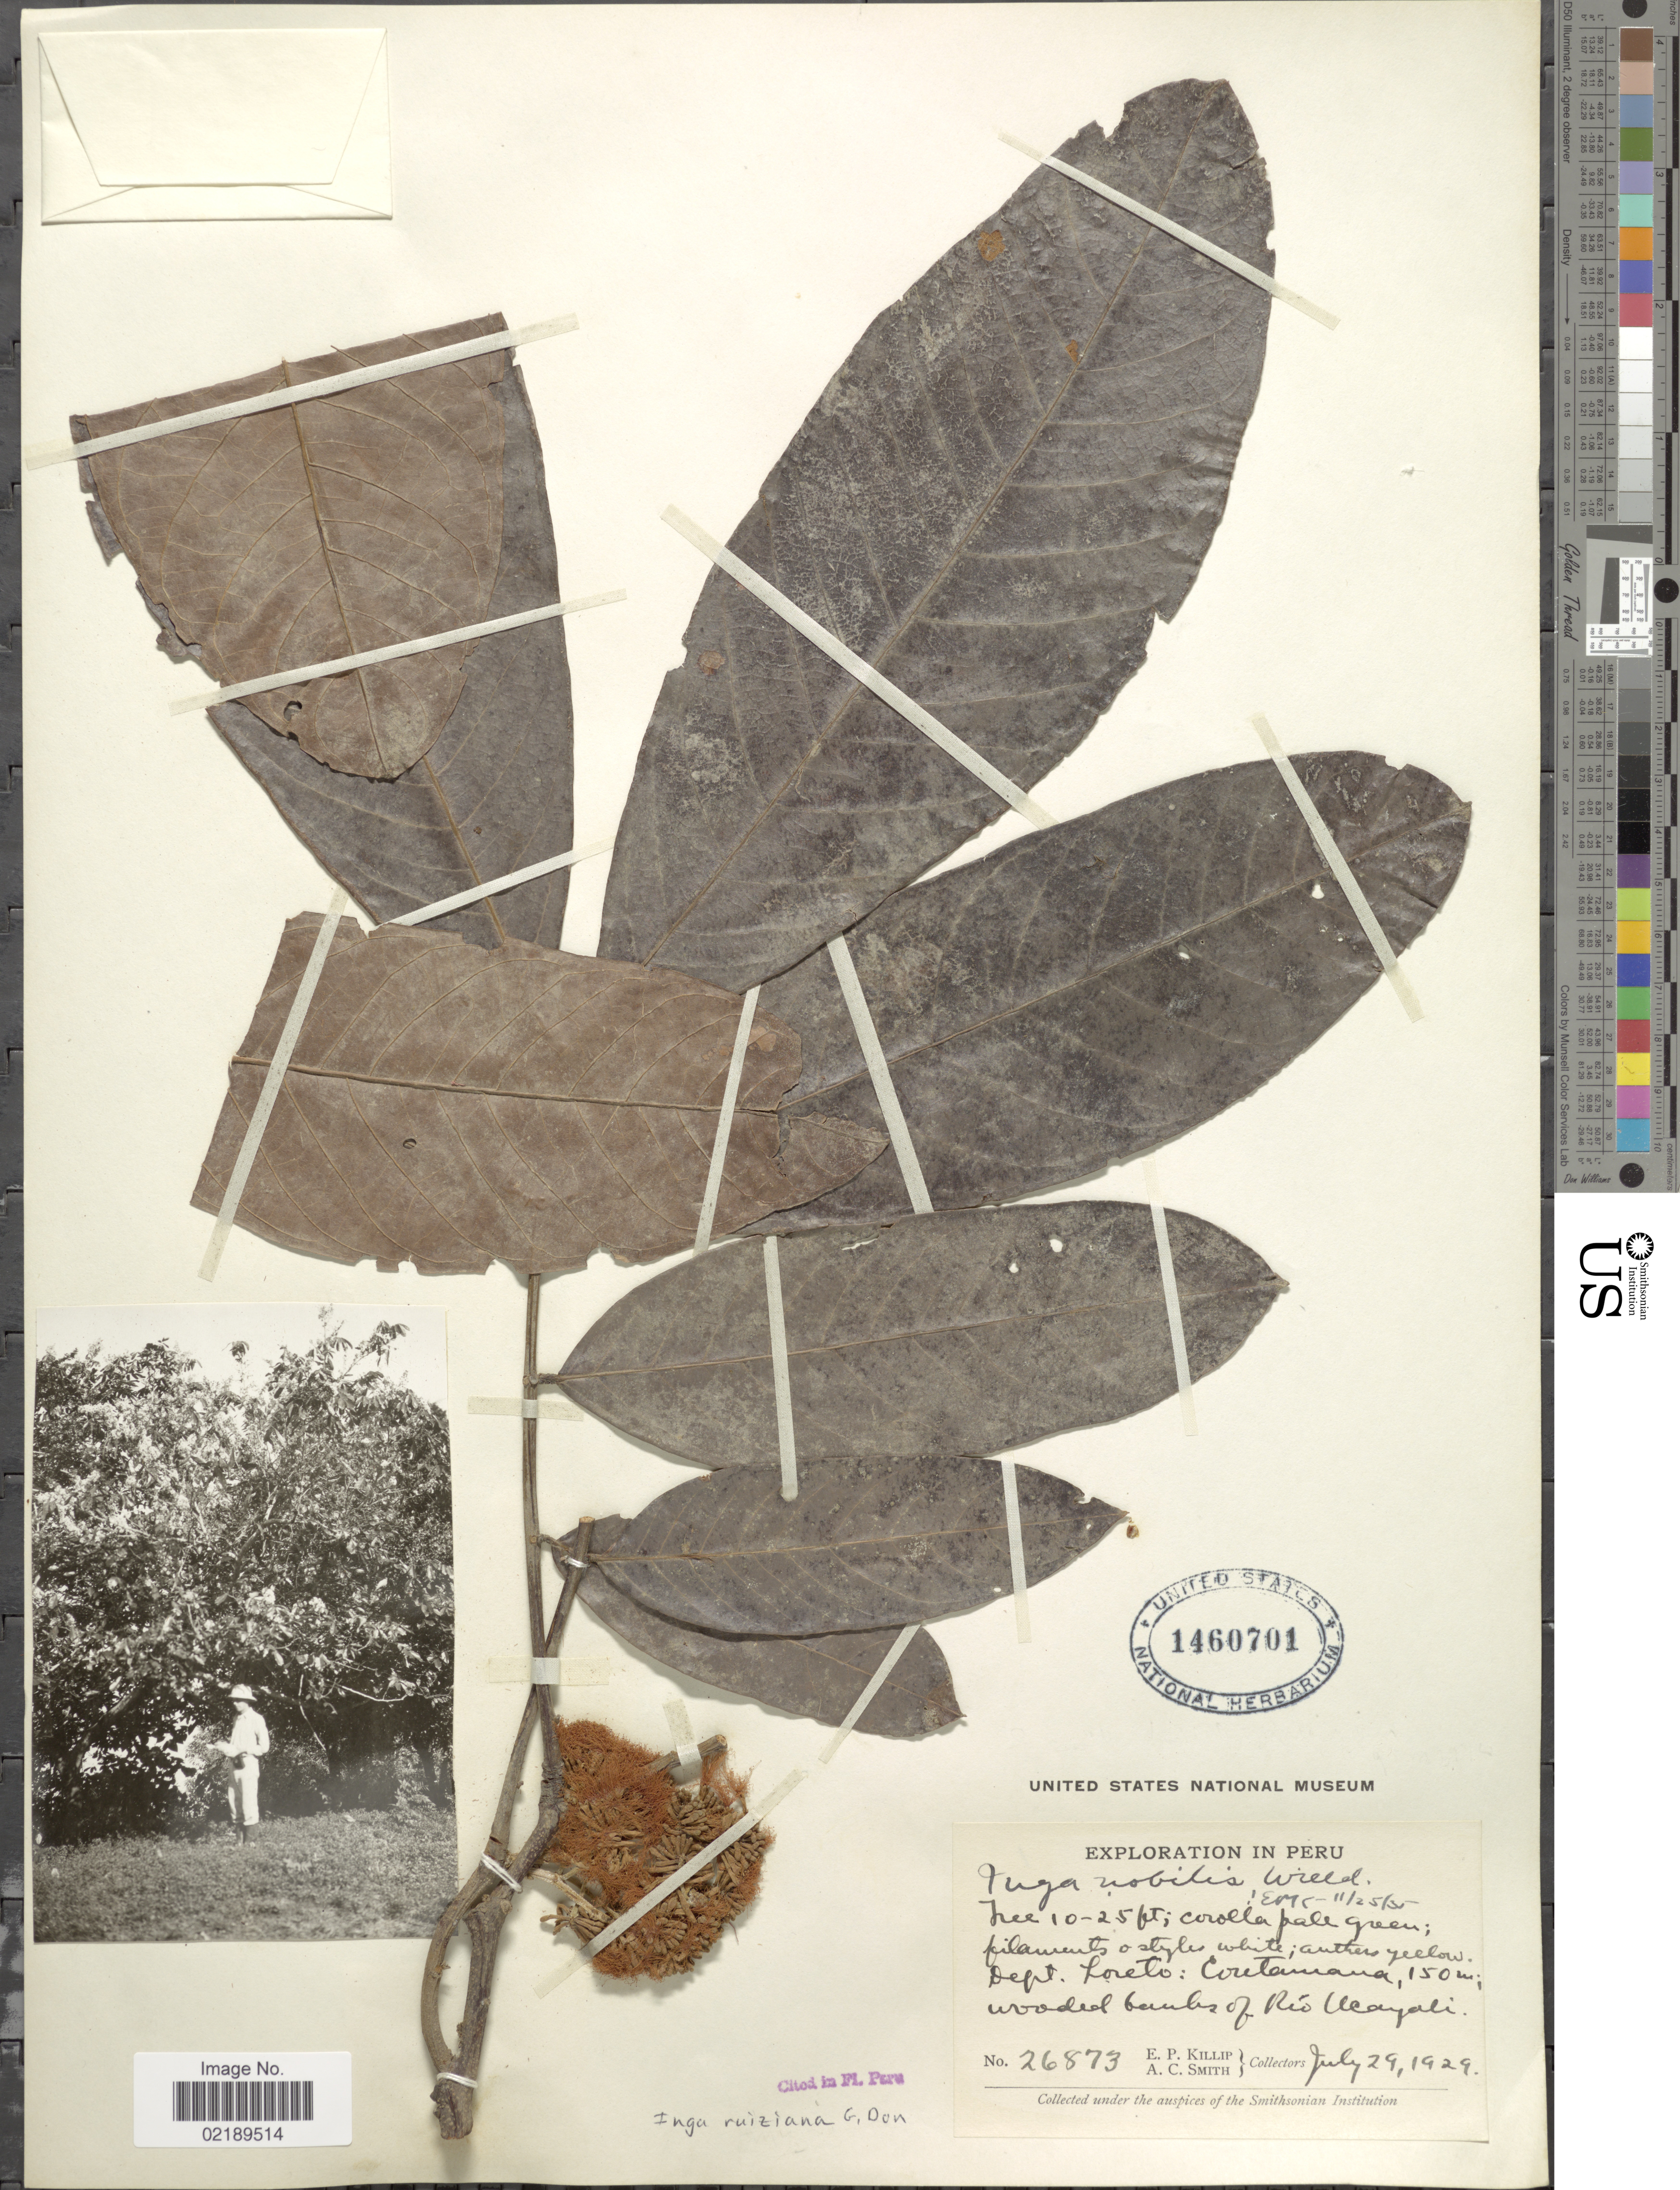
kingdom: Plantae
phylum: Tracheophyta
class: Magnoliopsida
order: Fabales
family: Fabaceae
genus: Inga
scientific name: Inga ruiziana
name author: G. Don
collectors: E. P. Killip & A. C. Smith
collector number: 26873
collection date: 1929-07-29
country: Peru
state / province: Loreto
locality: Contamana, wooded banks of Rio Ucayali.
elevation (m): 150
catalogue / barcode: US 1460701